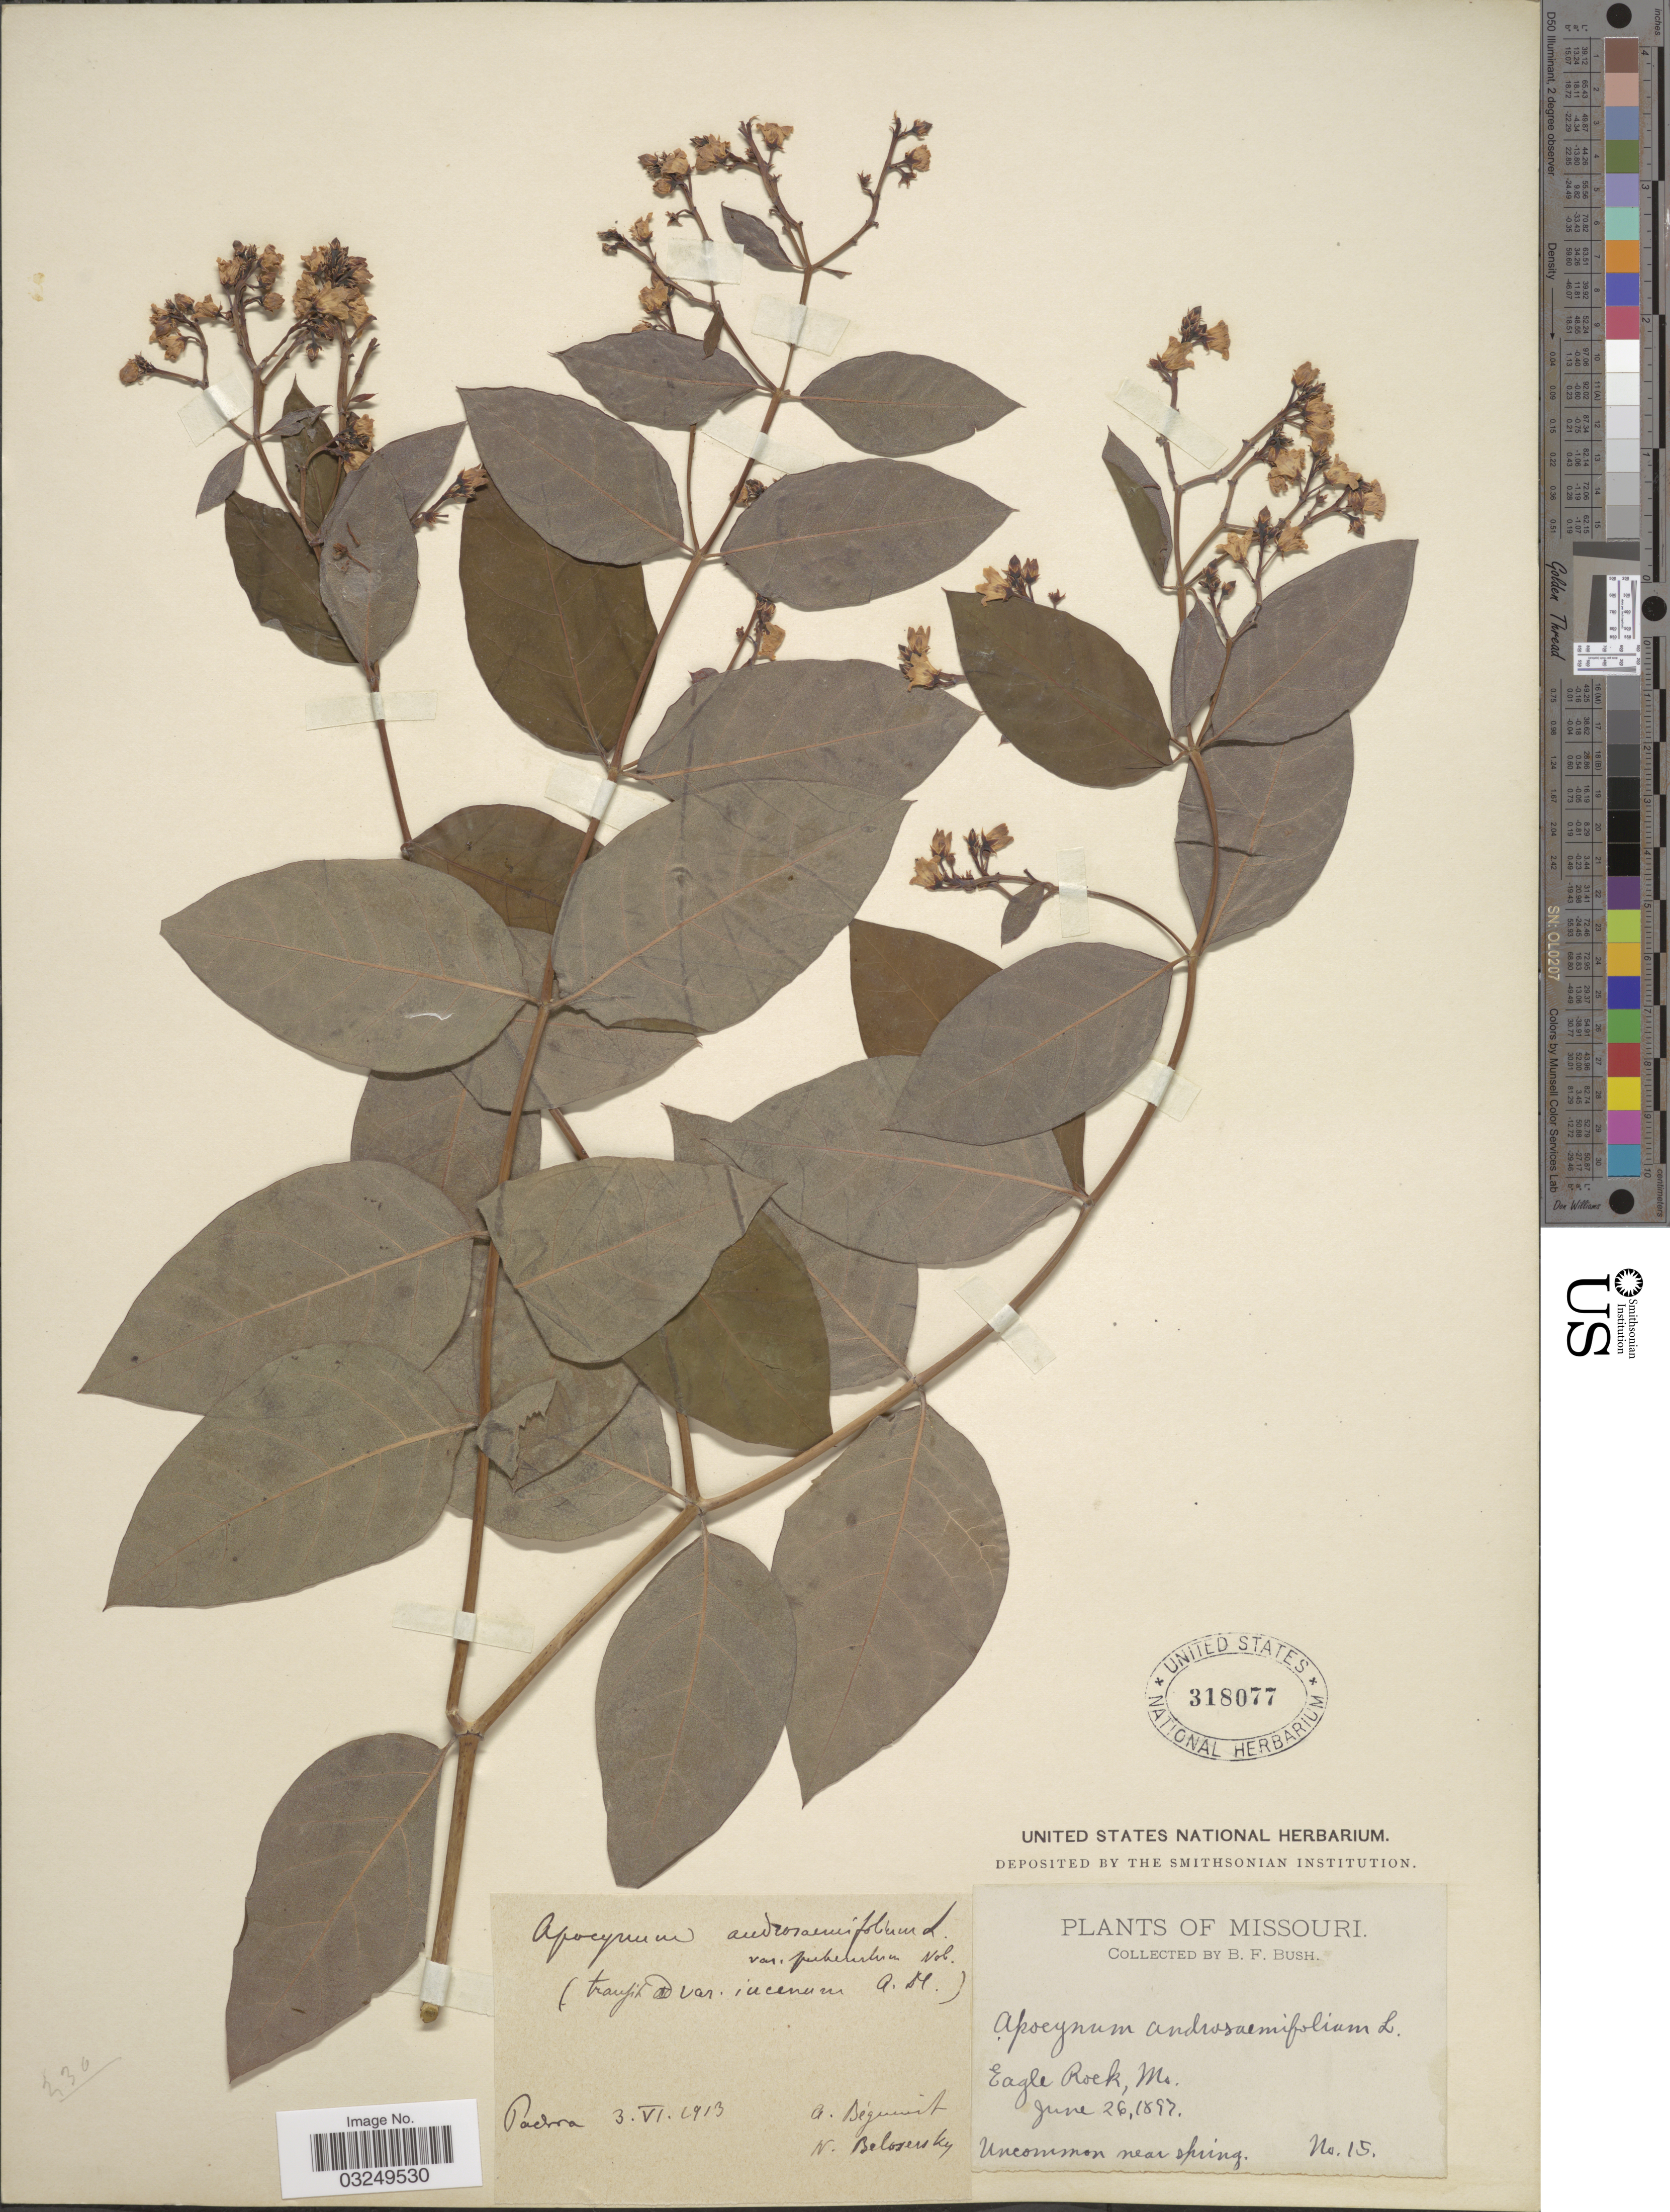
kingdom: Plantae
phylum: Tracheophyta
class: Magnoliopsida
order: Gentianales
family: Apocynaceae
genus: Apocynum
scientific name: Apocynum androsaemifolium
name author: L.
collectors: B. F. Bush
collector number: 15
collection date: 1897-07-26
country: United States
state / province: Missouri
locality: Eagle Rock, Mo.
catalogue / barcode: US 318077